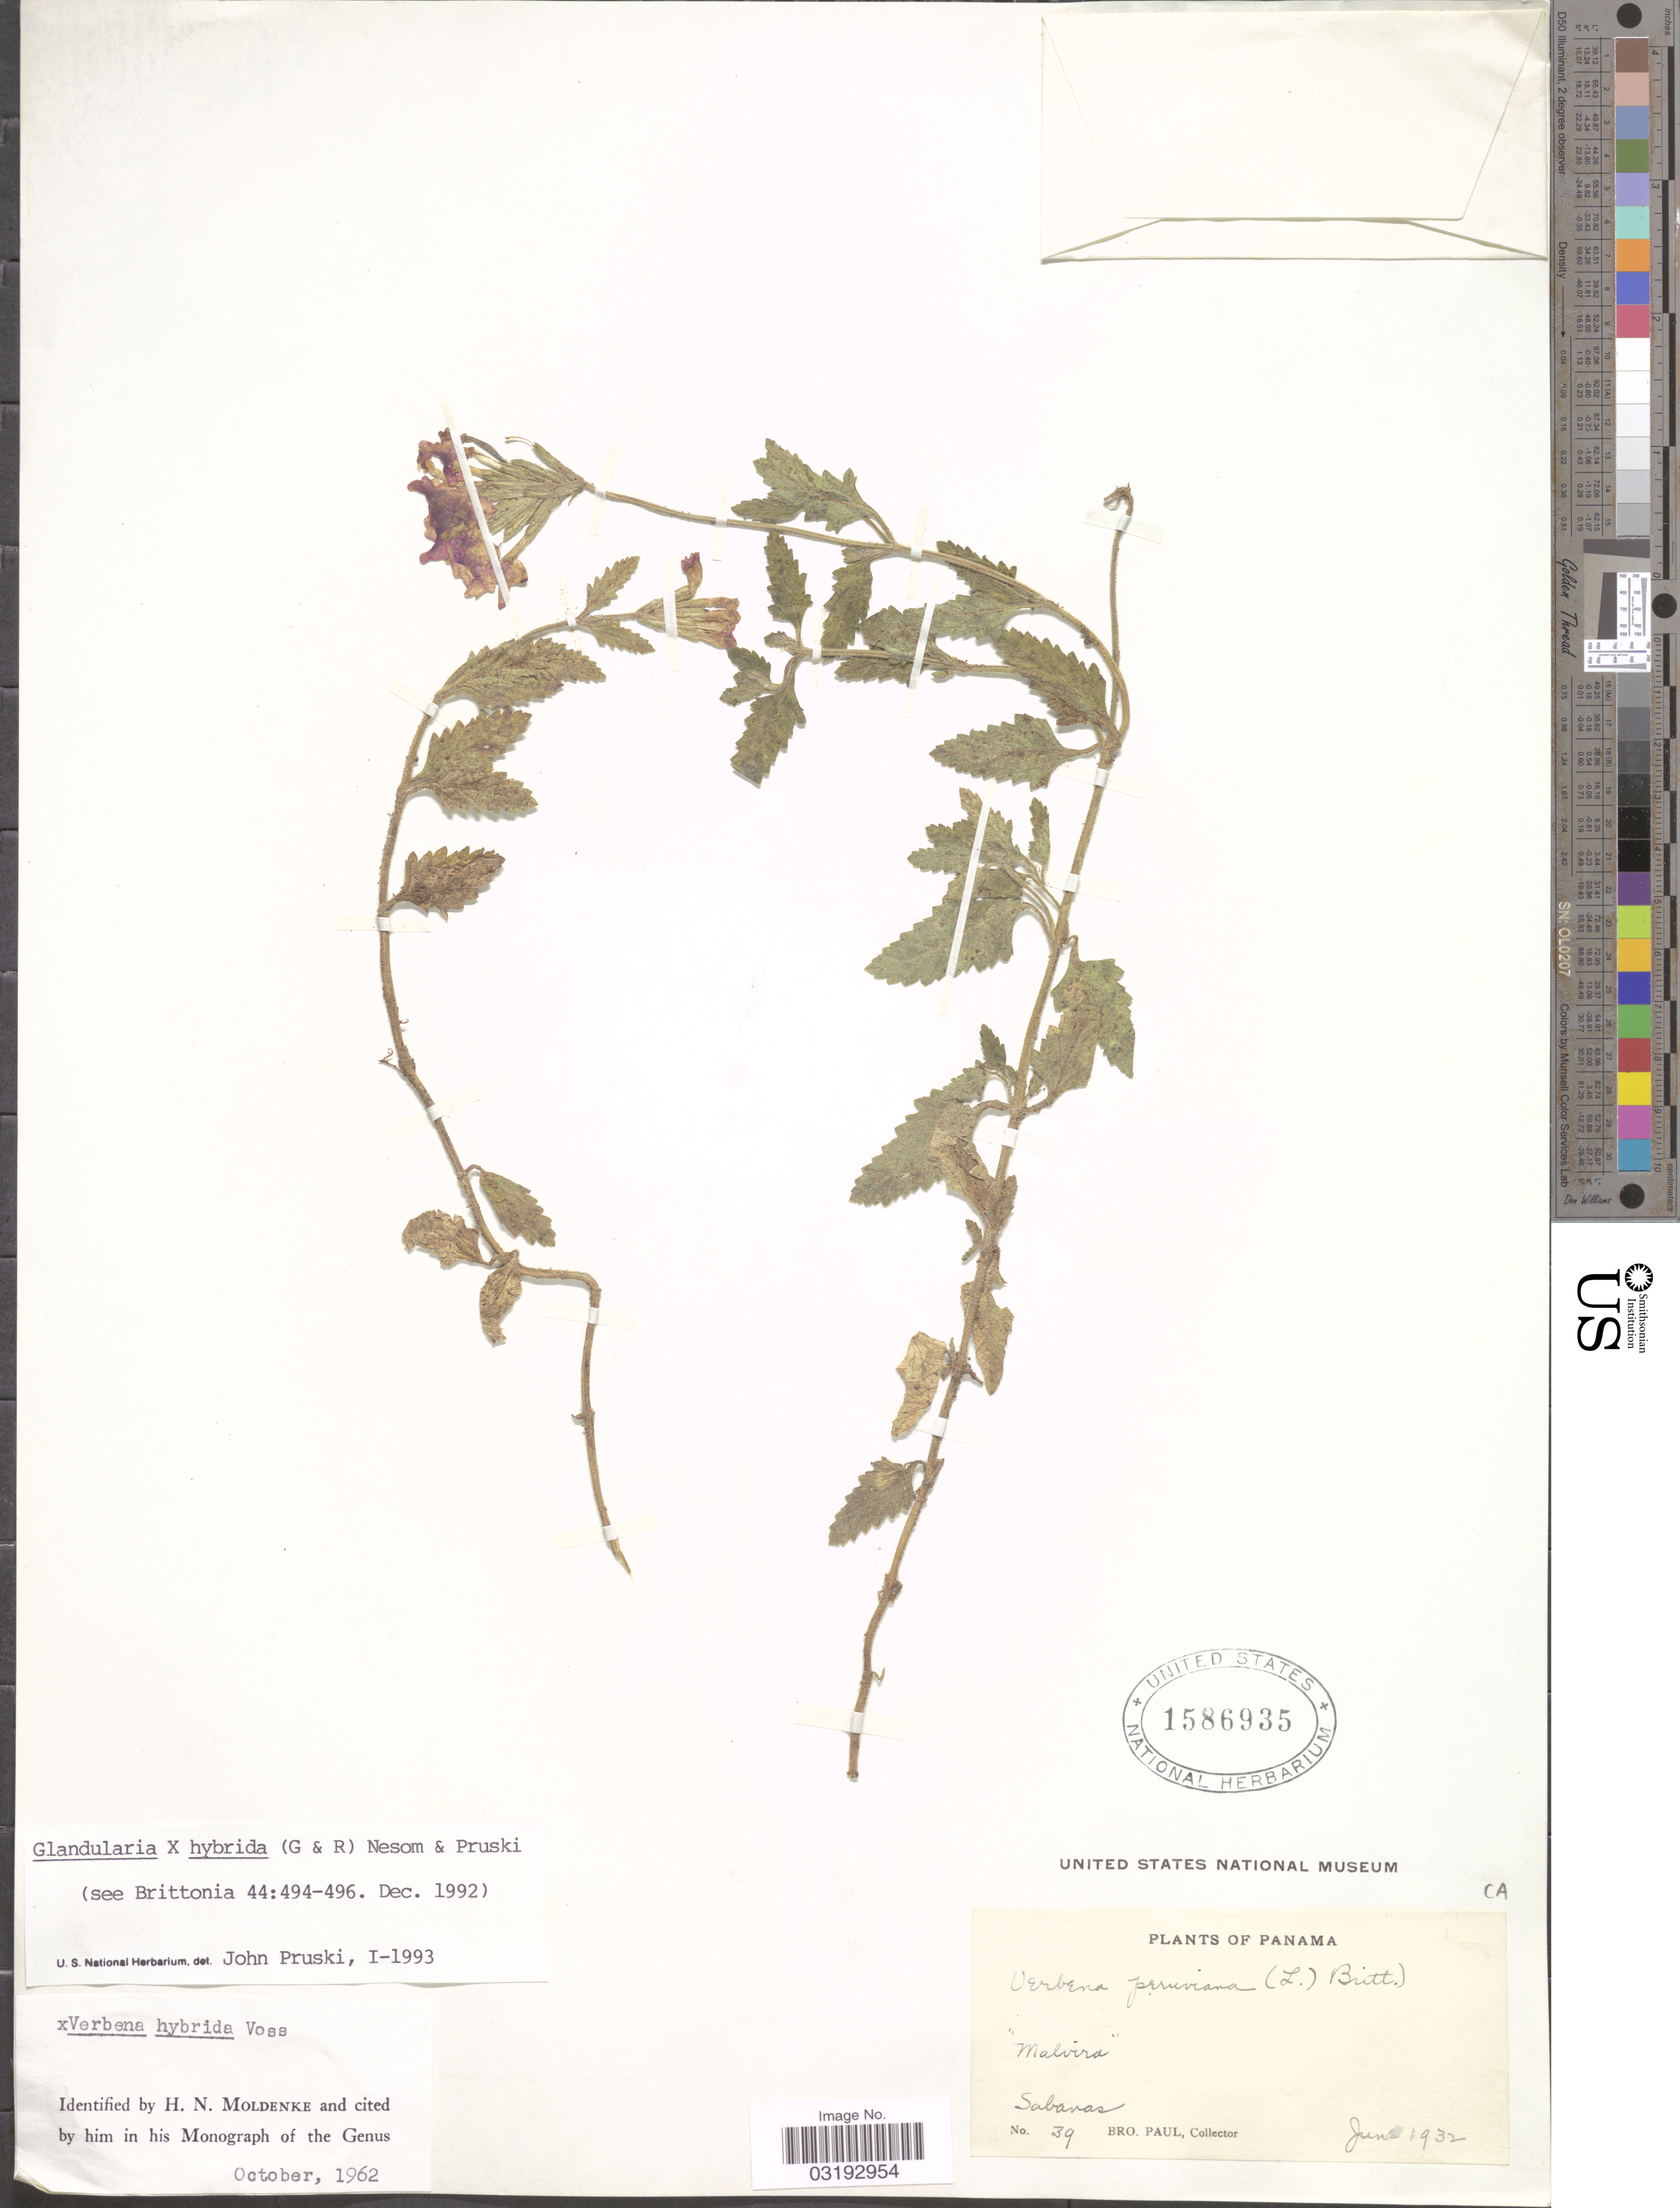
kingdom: Plantae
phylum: Tracheophyta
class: Magnoliopsida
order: Lamiales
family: Verbenaceae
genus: Verbena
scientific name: Verbena hybrida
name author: Groenland & Rümpler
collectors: B. Paul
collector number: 39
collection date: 1932-06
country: Panama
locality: Sabanas.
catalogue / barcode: US 1586935